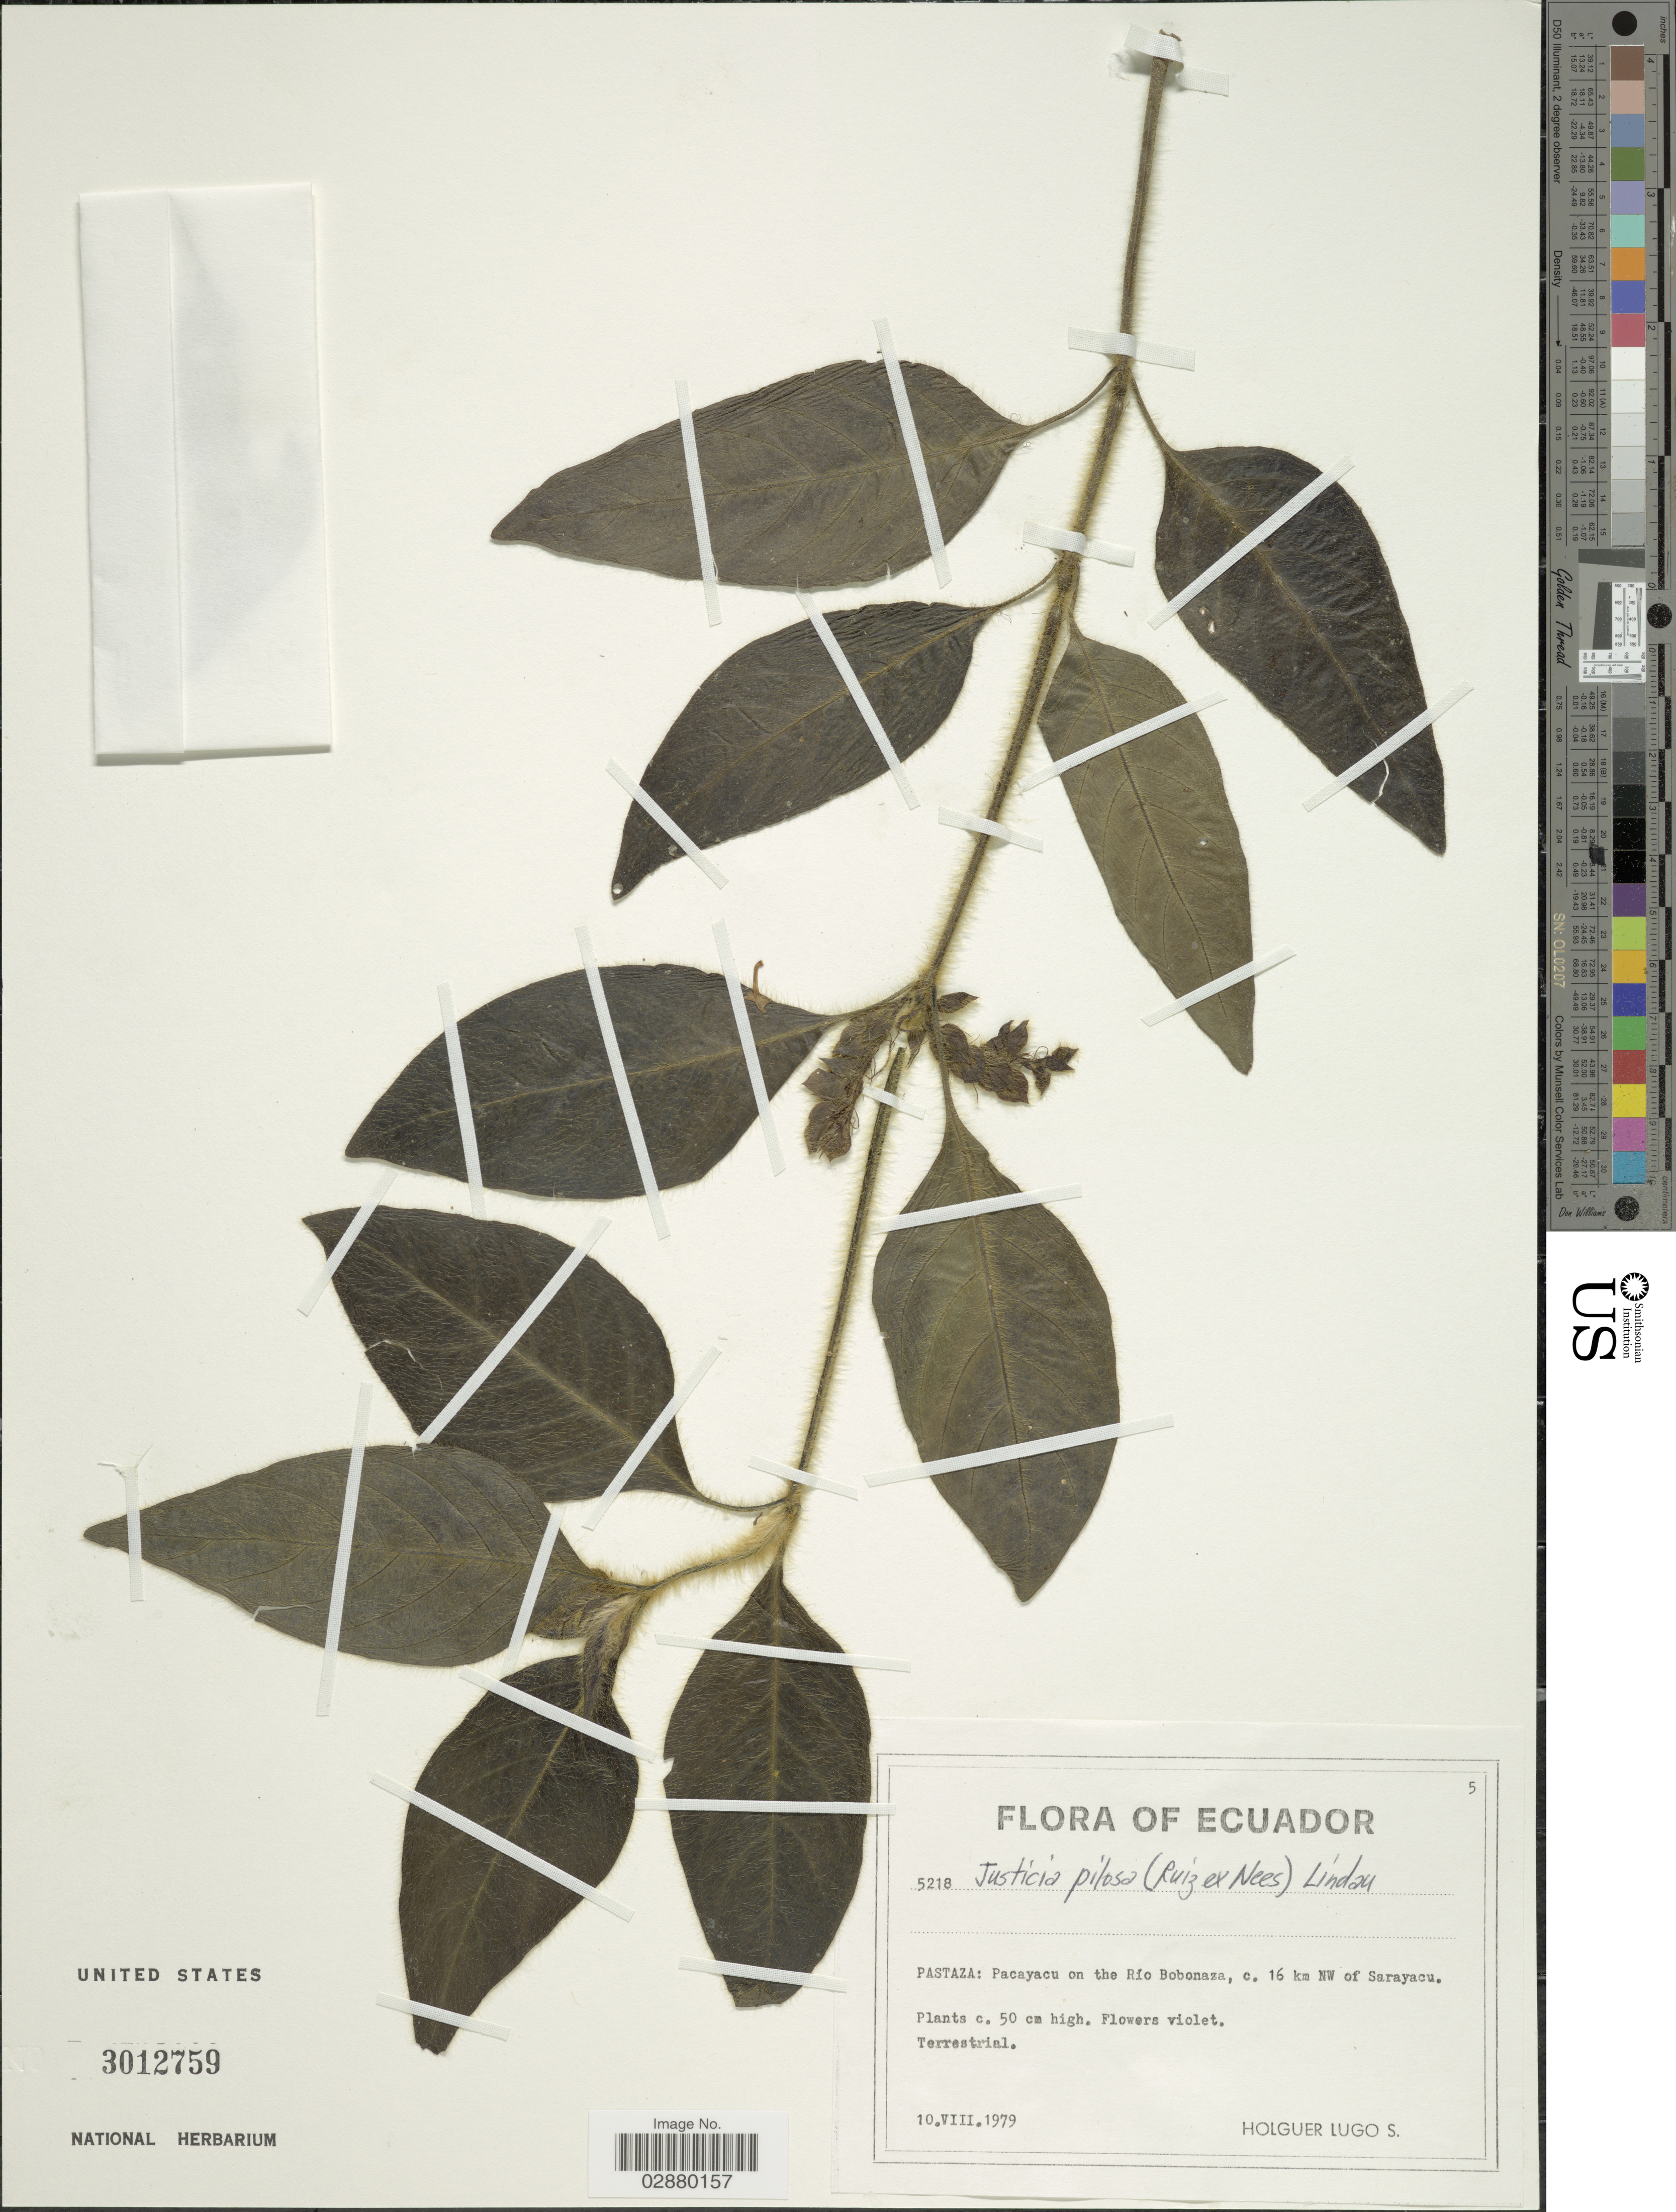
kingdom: Plantae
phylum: Tracheophyta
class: Magnoliopsida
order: Lamiales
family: Acanthaceae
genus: Justicia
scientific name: Justicia pilosa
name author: (Ruiz ex Nees) Lindau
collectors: H. Lugo S.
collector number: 5218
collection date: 1979-08-10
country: Ecuador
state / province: Pastaza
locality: Pacayacu on the Río Bobonaza, c. 16 km NW of Sarayacu.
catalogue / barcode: US 3012759